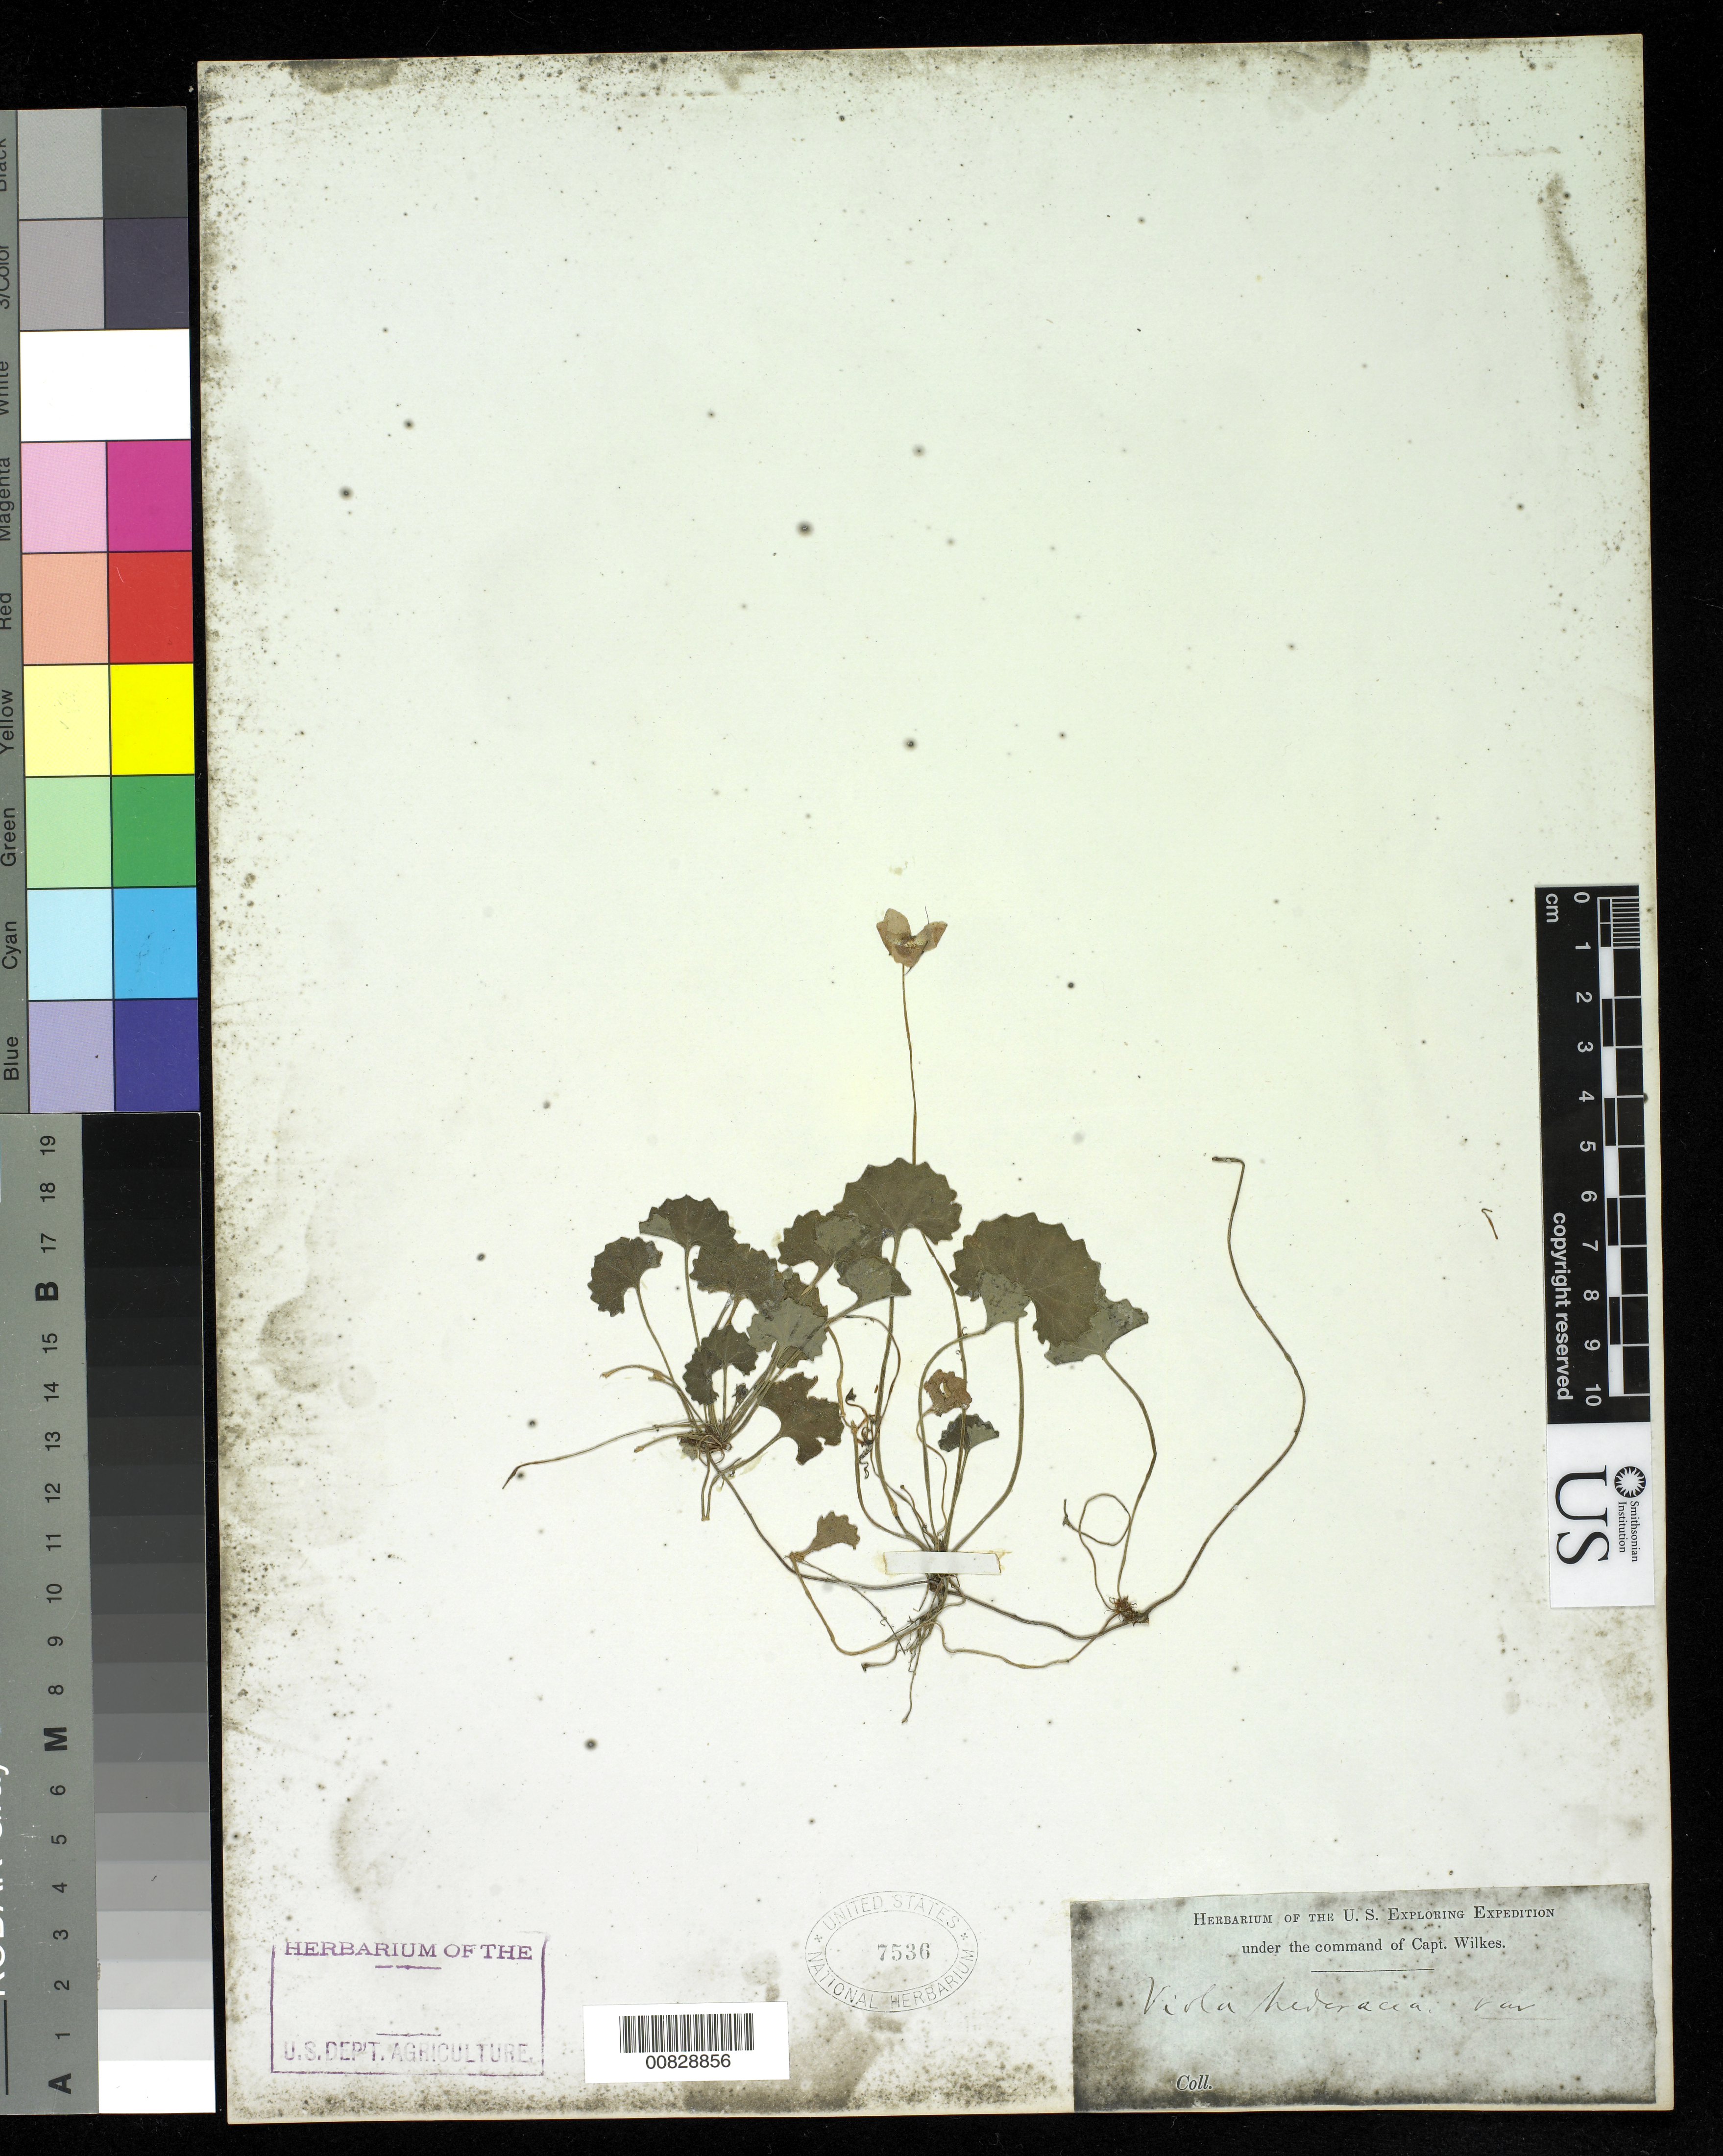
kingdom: Plantae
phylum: Tracheophyta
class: Magnoliopsida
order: Malpighiales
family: Violaceae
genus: Viola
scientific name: Viola hederacea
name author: Labill.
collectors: Wilkes Explor. Exped.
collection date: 1838/1842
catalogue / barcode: US 7536